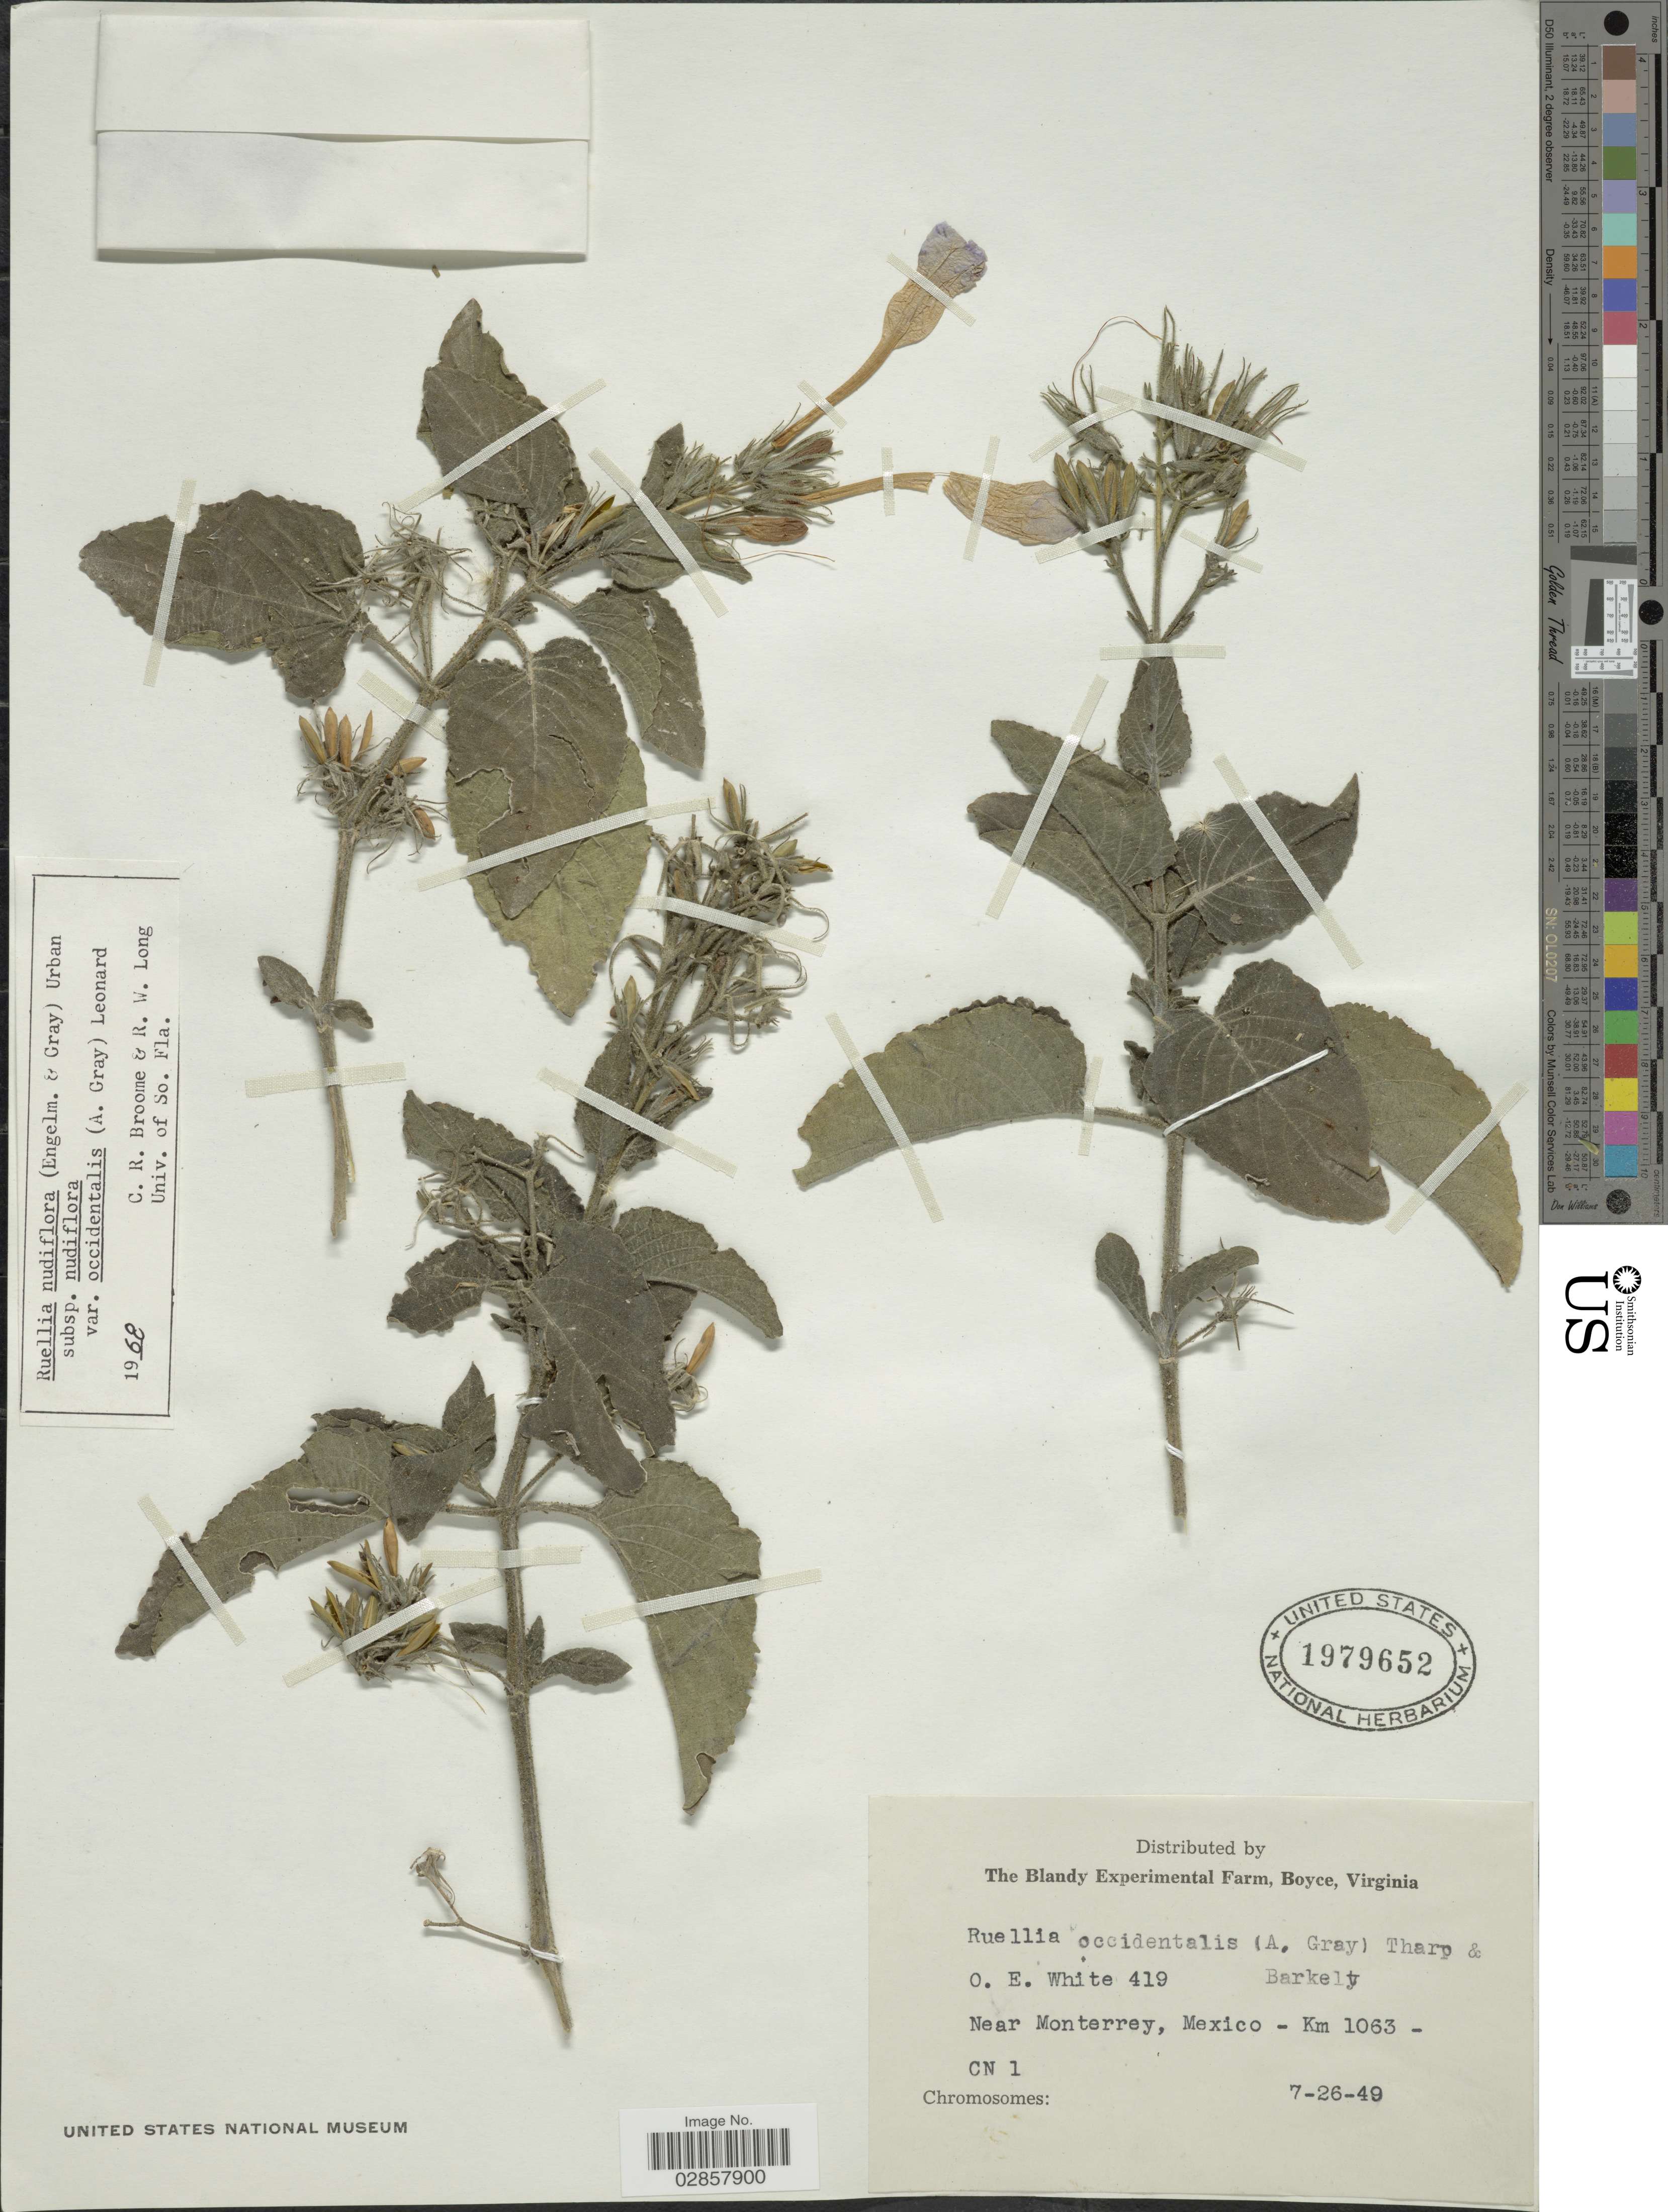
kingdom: Plantae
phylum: Tracheophyta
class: Magnoliopsida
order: Lamiales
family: Acanthaceae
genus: Ruellia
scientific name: Ruellia occidentalis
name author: (A. Gray) Tharp & F.A. Barkley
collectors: O. E. White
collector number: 419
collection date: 1949-07-26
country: Mexico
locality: Near Monterrey, - Km 1063 - CN 1.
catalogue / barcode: US 1979652